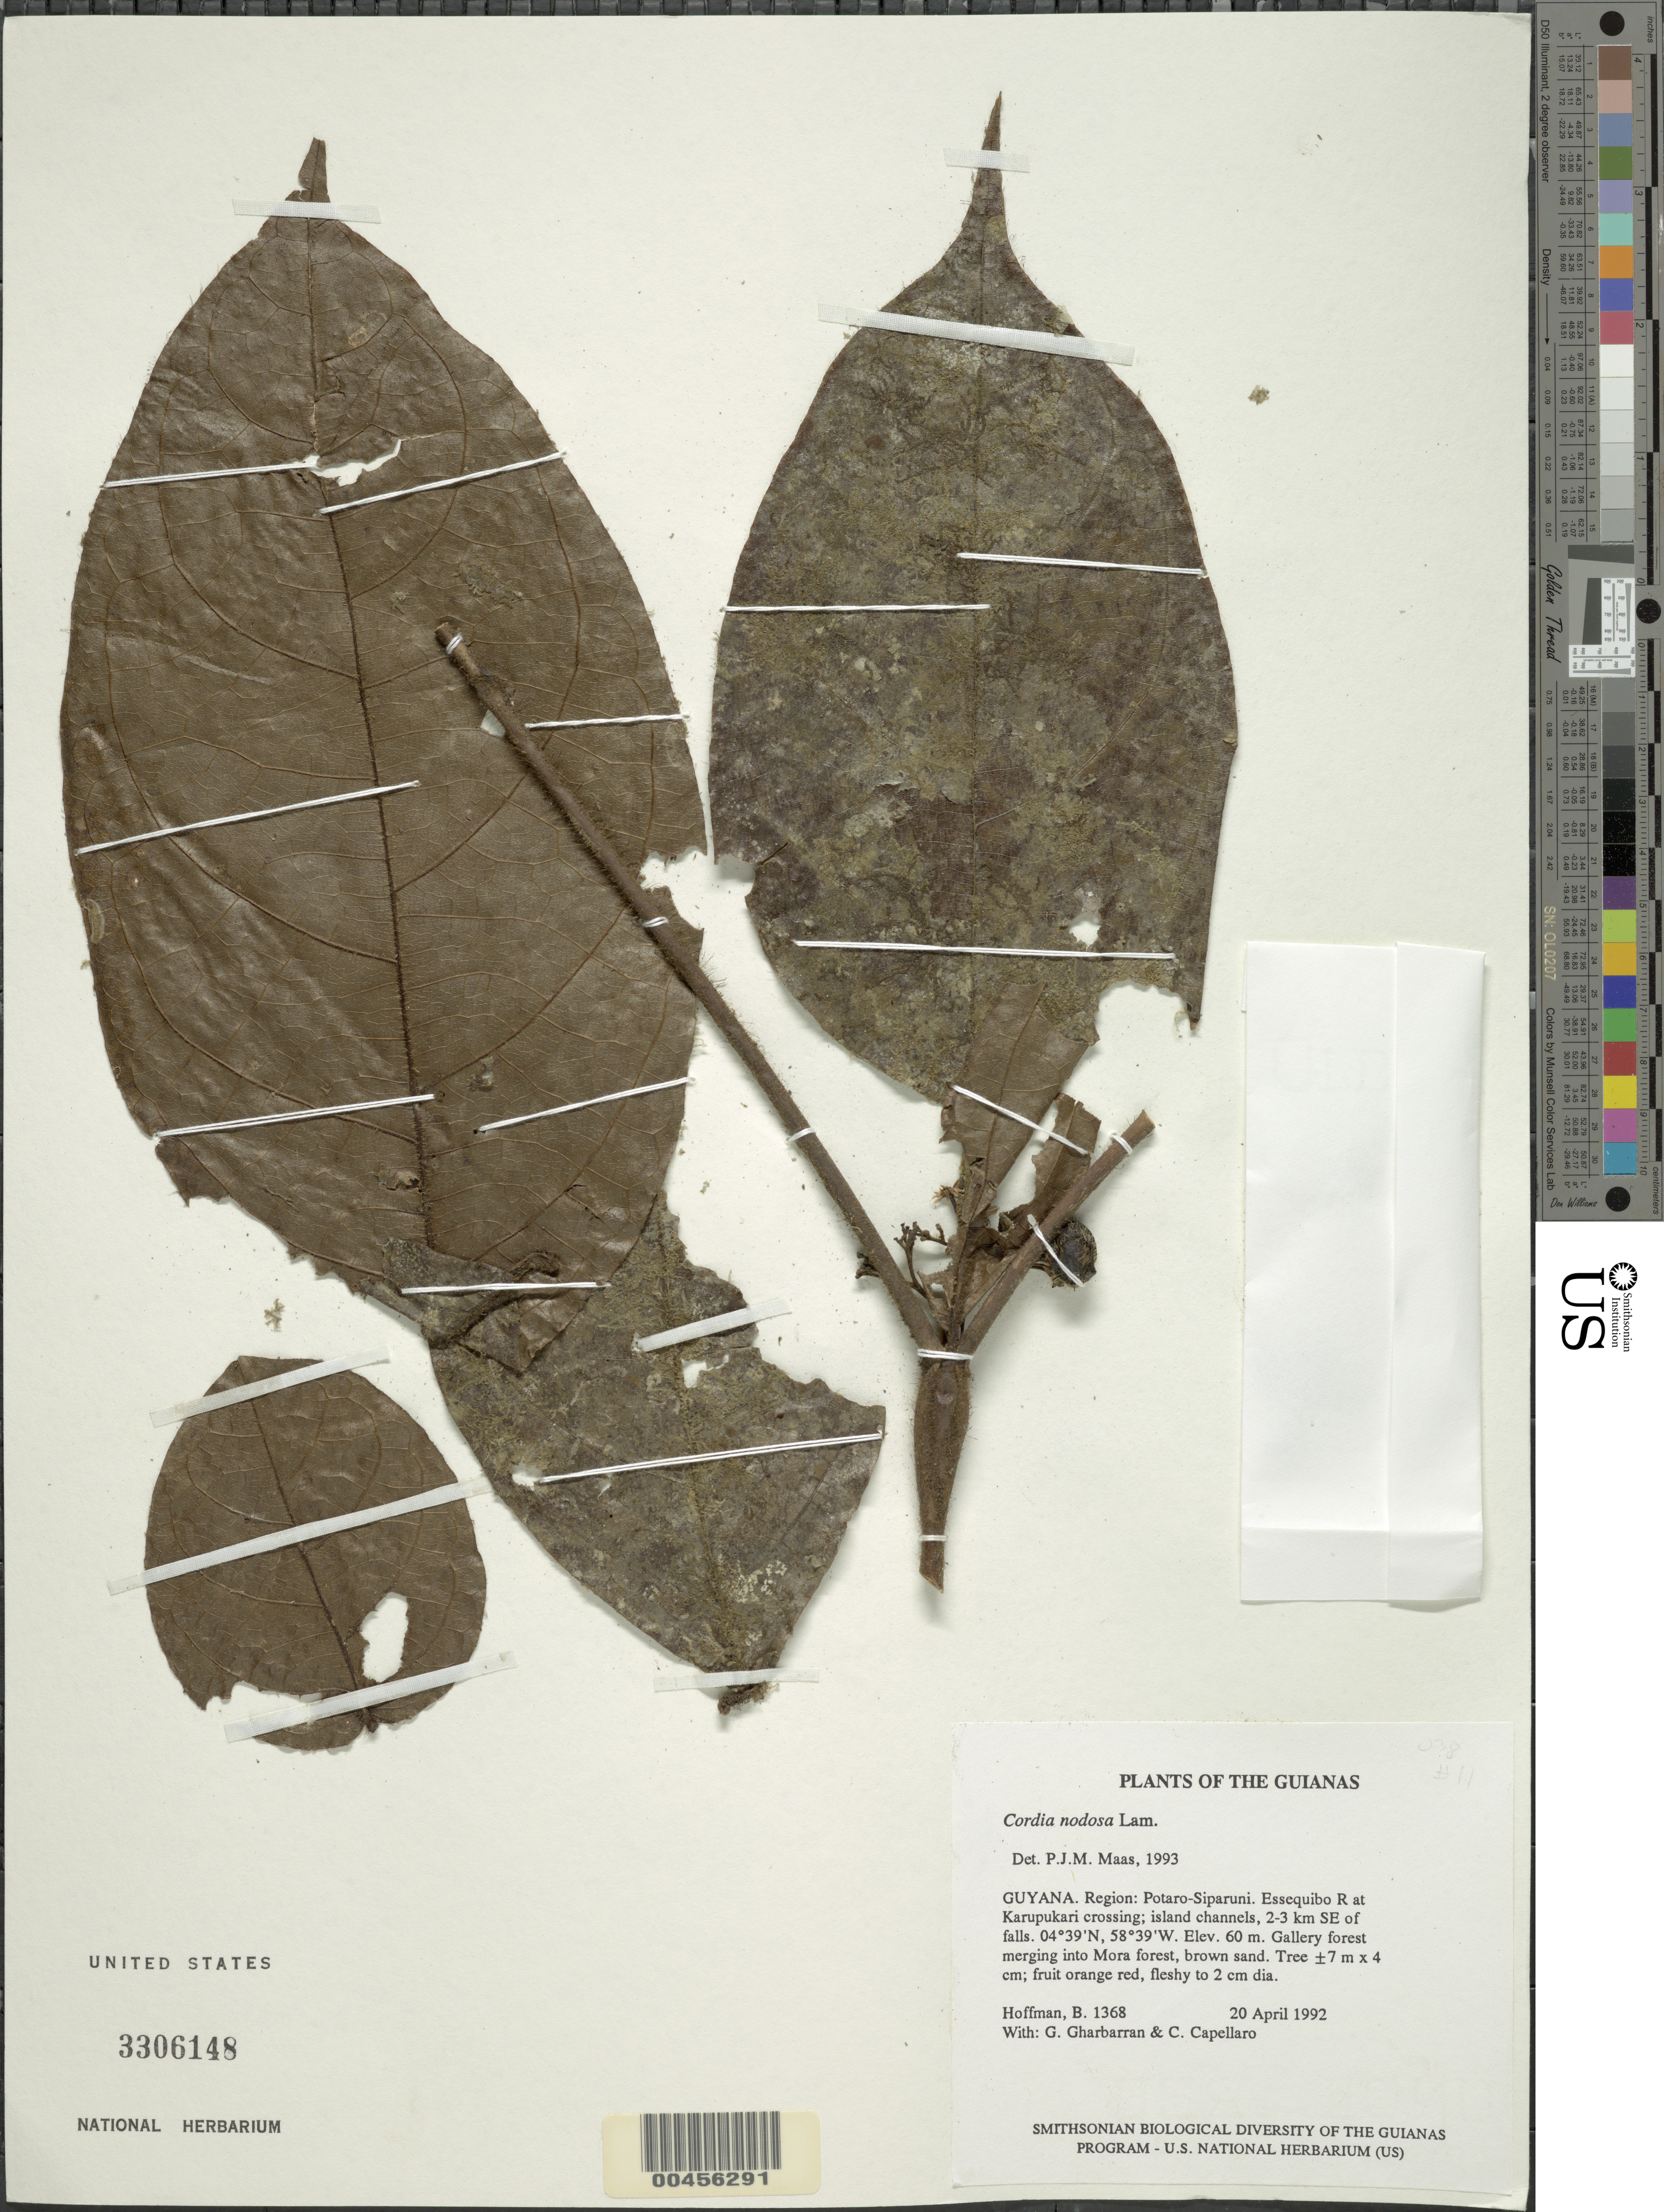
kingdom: Plantae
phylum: Tracheophyta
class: Magnoliopsida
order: Boraginales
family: Cordiaceae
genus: Cordia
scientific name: Cordia nodosa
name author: Lam.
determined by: Feuillet, C.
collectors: B. Hoffman, G. Gharbarran & C. Capellaro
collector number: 1368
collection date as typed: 20 April 1992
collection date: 1992-04-20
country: Guyana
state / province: Potaro-Siparuni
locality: Essequibo River at Karupukari crossing; island channels, 2-3 km SE of falls. Iwokrama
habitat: Gallery forest merging into Mora forest, brown sand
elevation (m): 60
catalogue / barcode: US 3306148